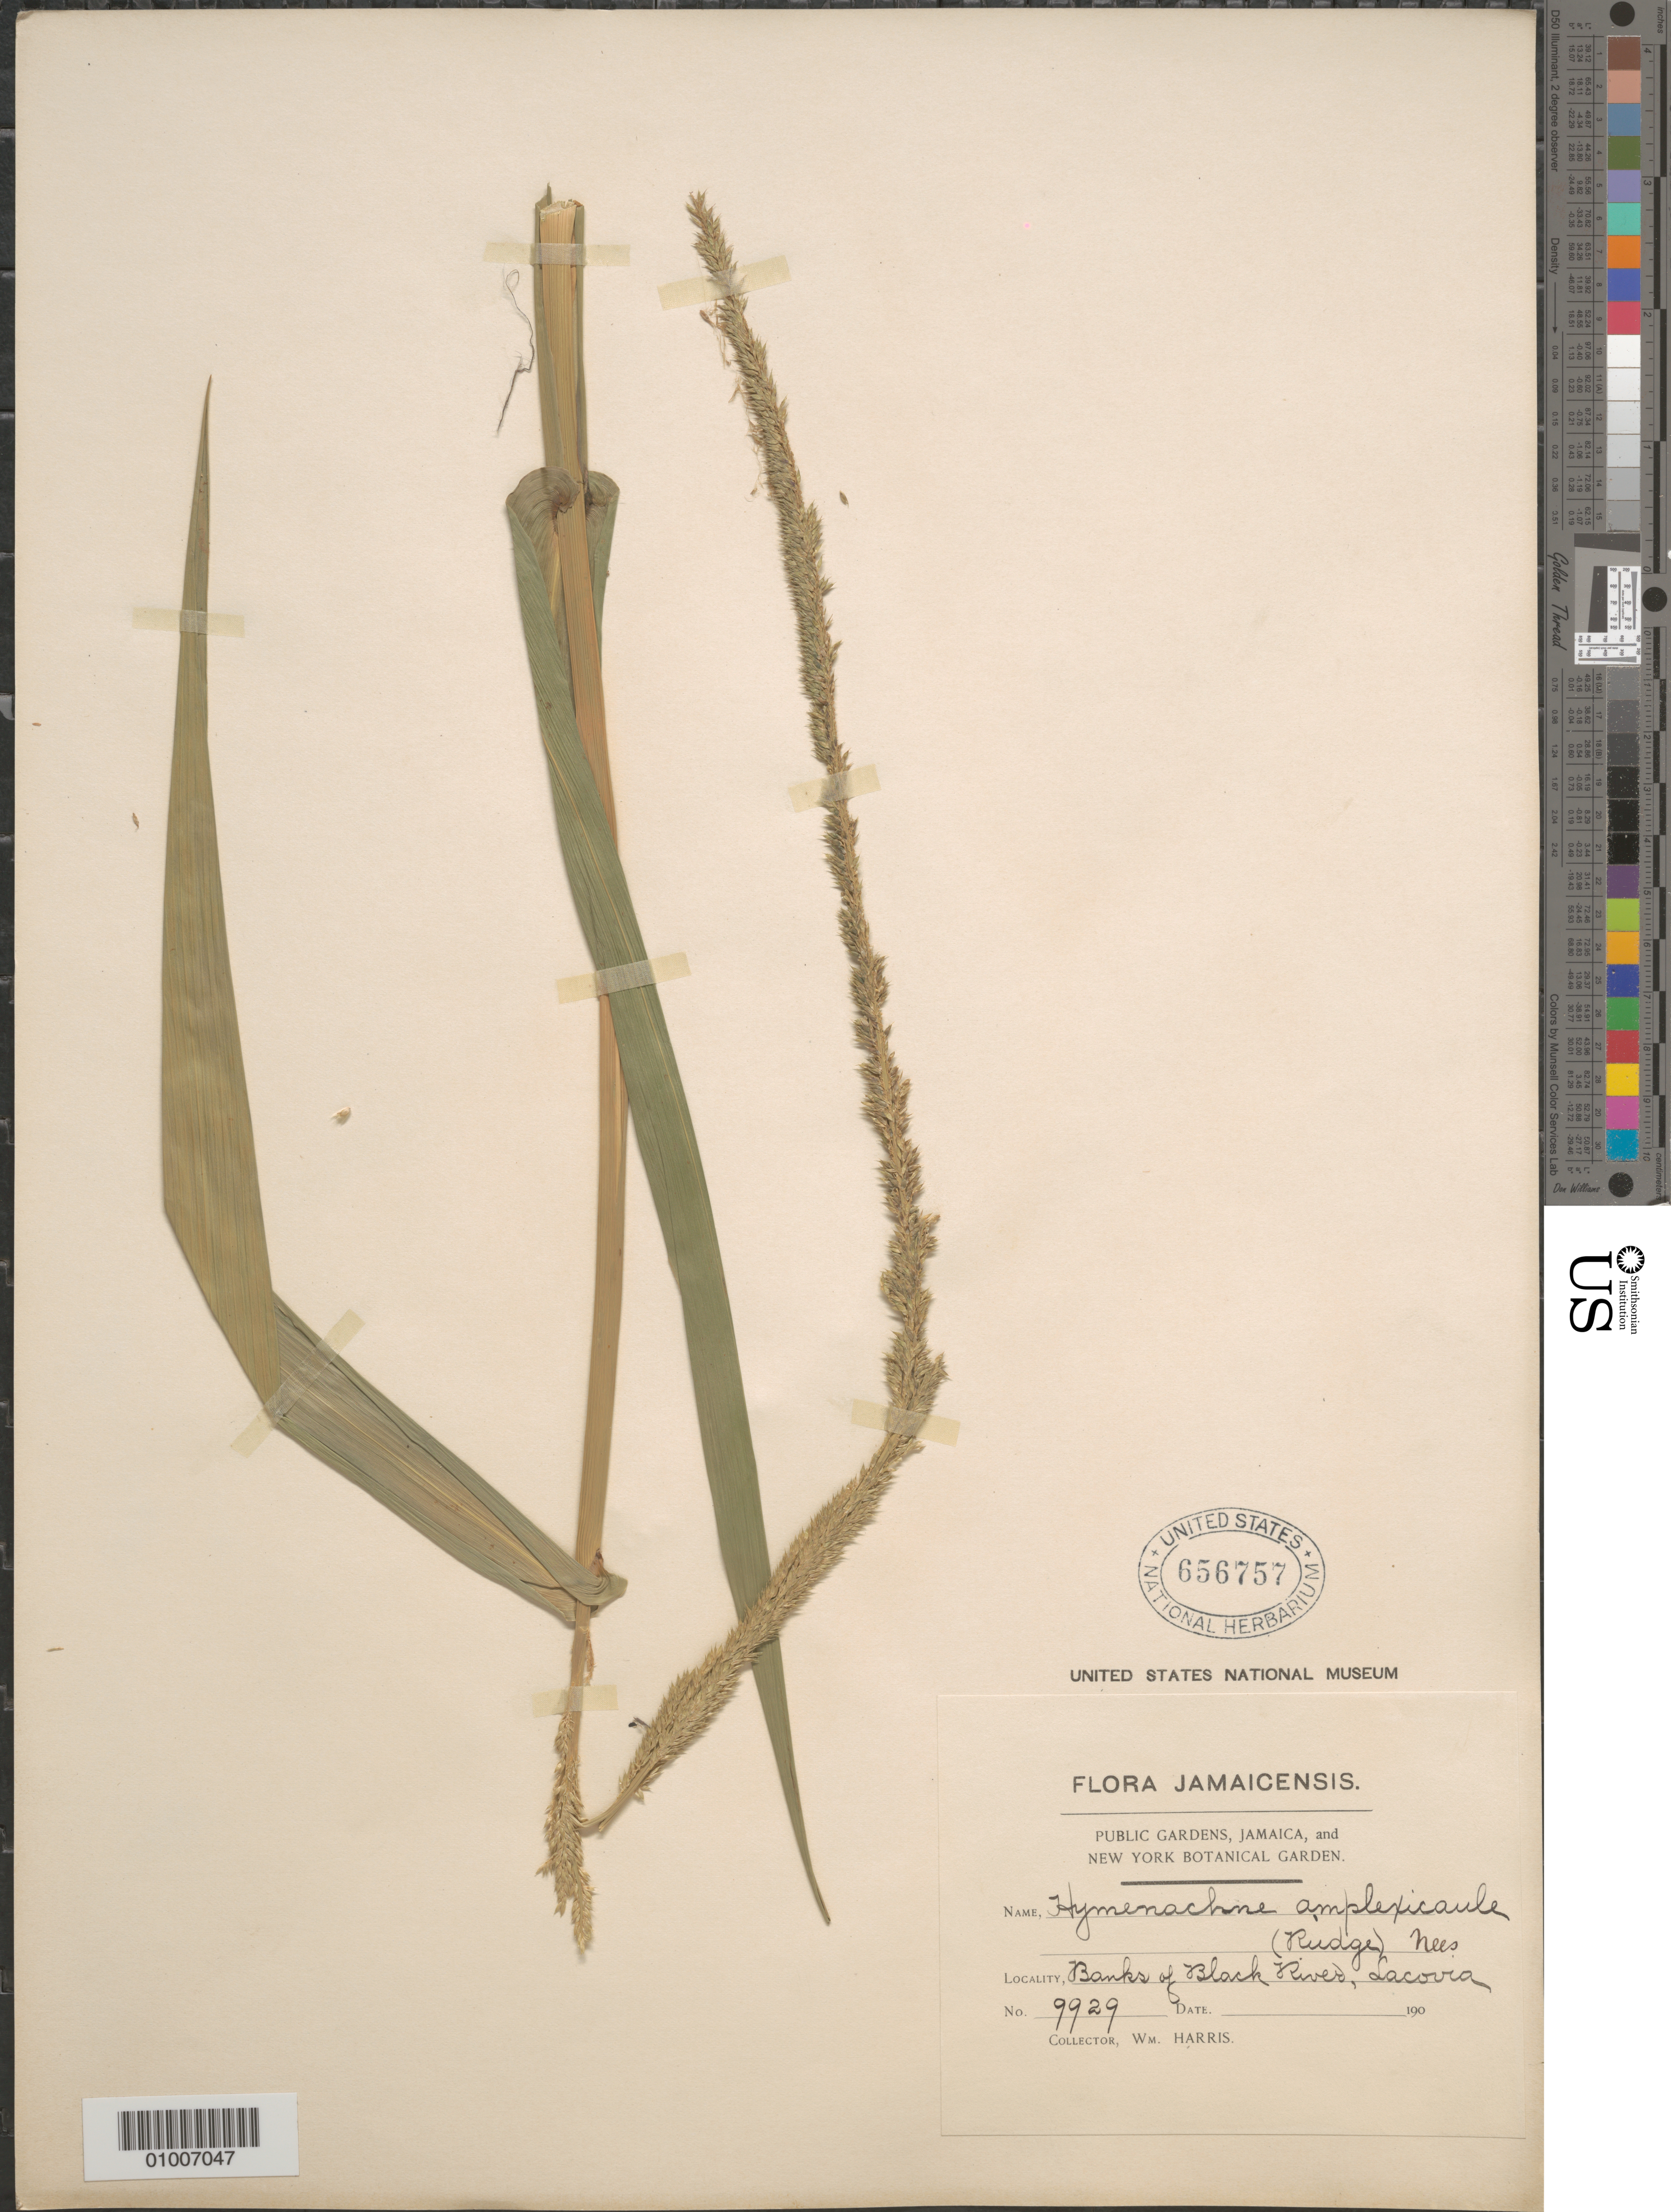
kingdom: Plantae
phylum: Tracheophyta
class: Liliopsida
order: Poales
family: Poaceae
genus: Hymenachne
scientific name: Hymenachne amplexicaulis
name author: (Rudge) Nees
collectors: W. Harris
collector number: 9929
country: Jamaica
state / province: Saint Elizabeth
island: Jamaica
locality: Lacovia, banks of Black river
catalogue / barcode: US 656757